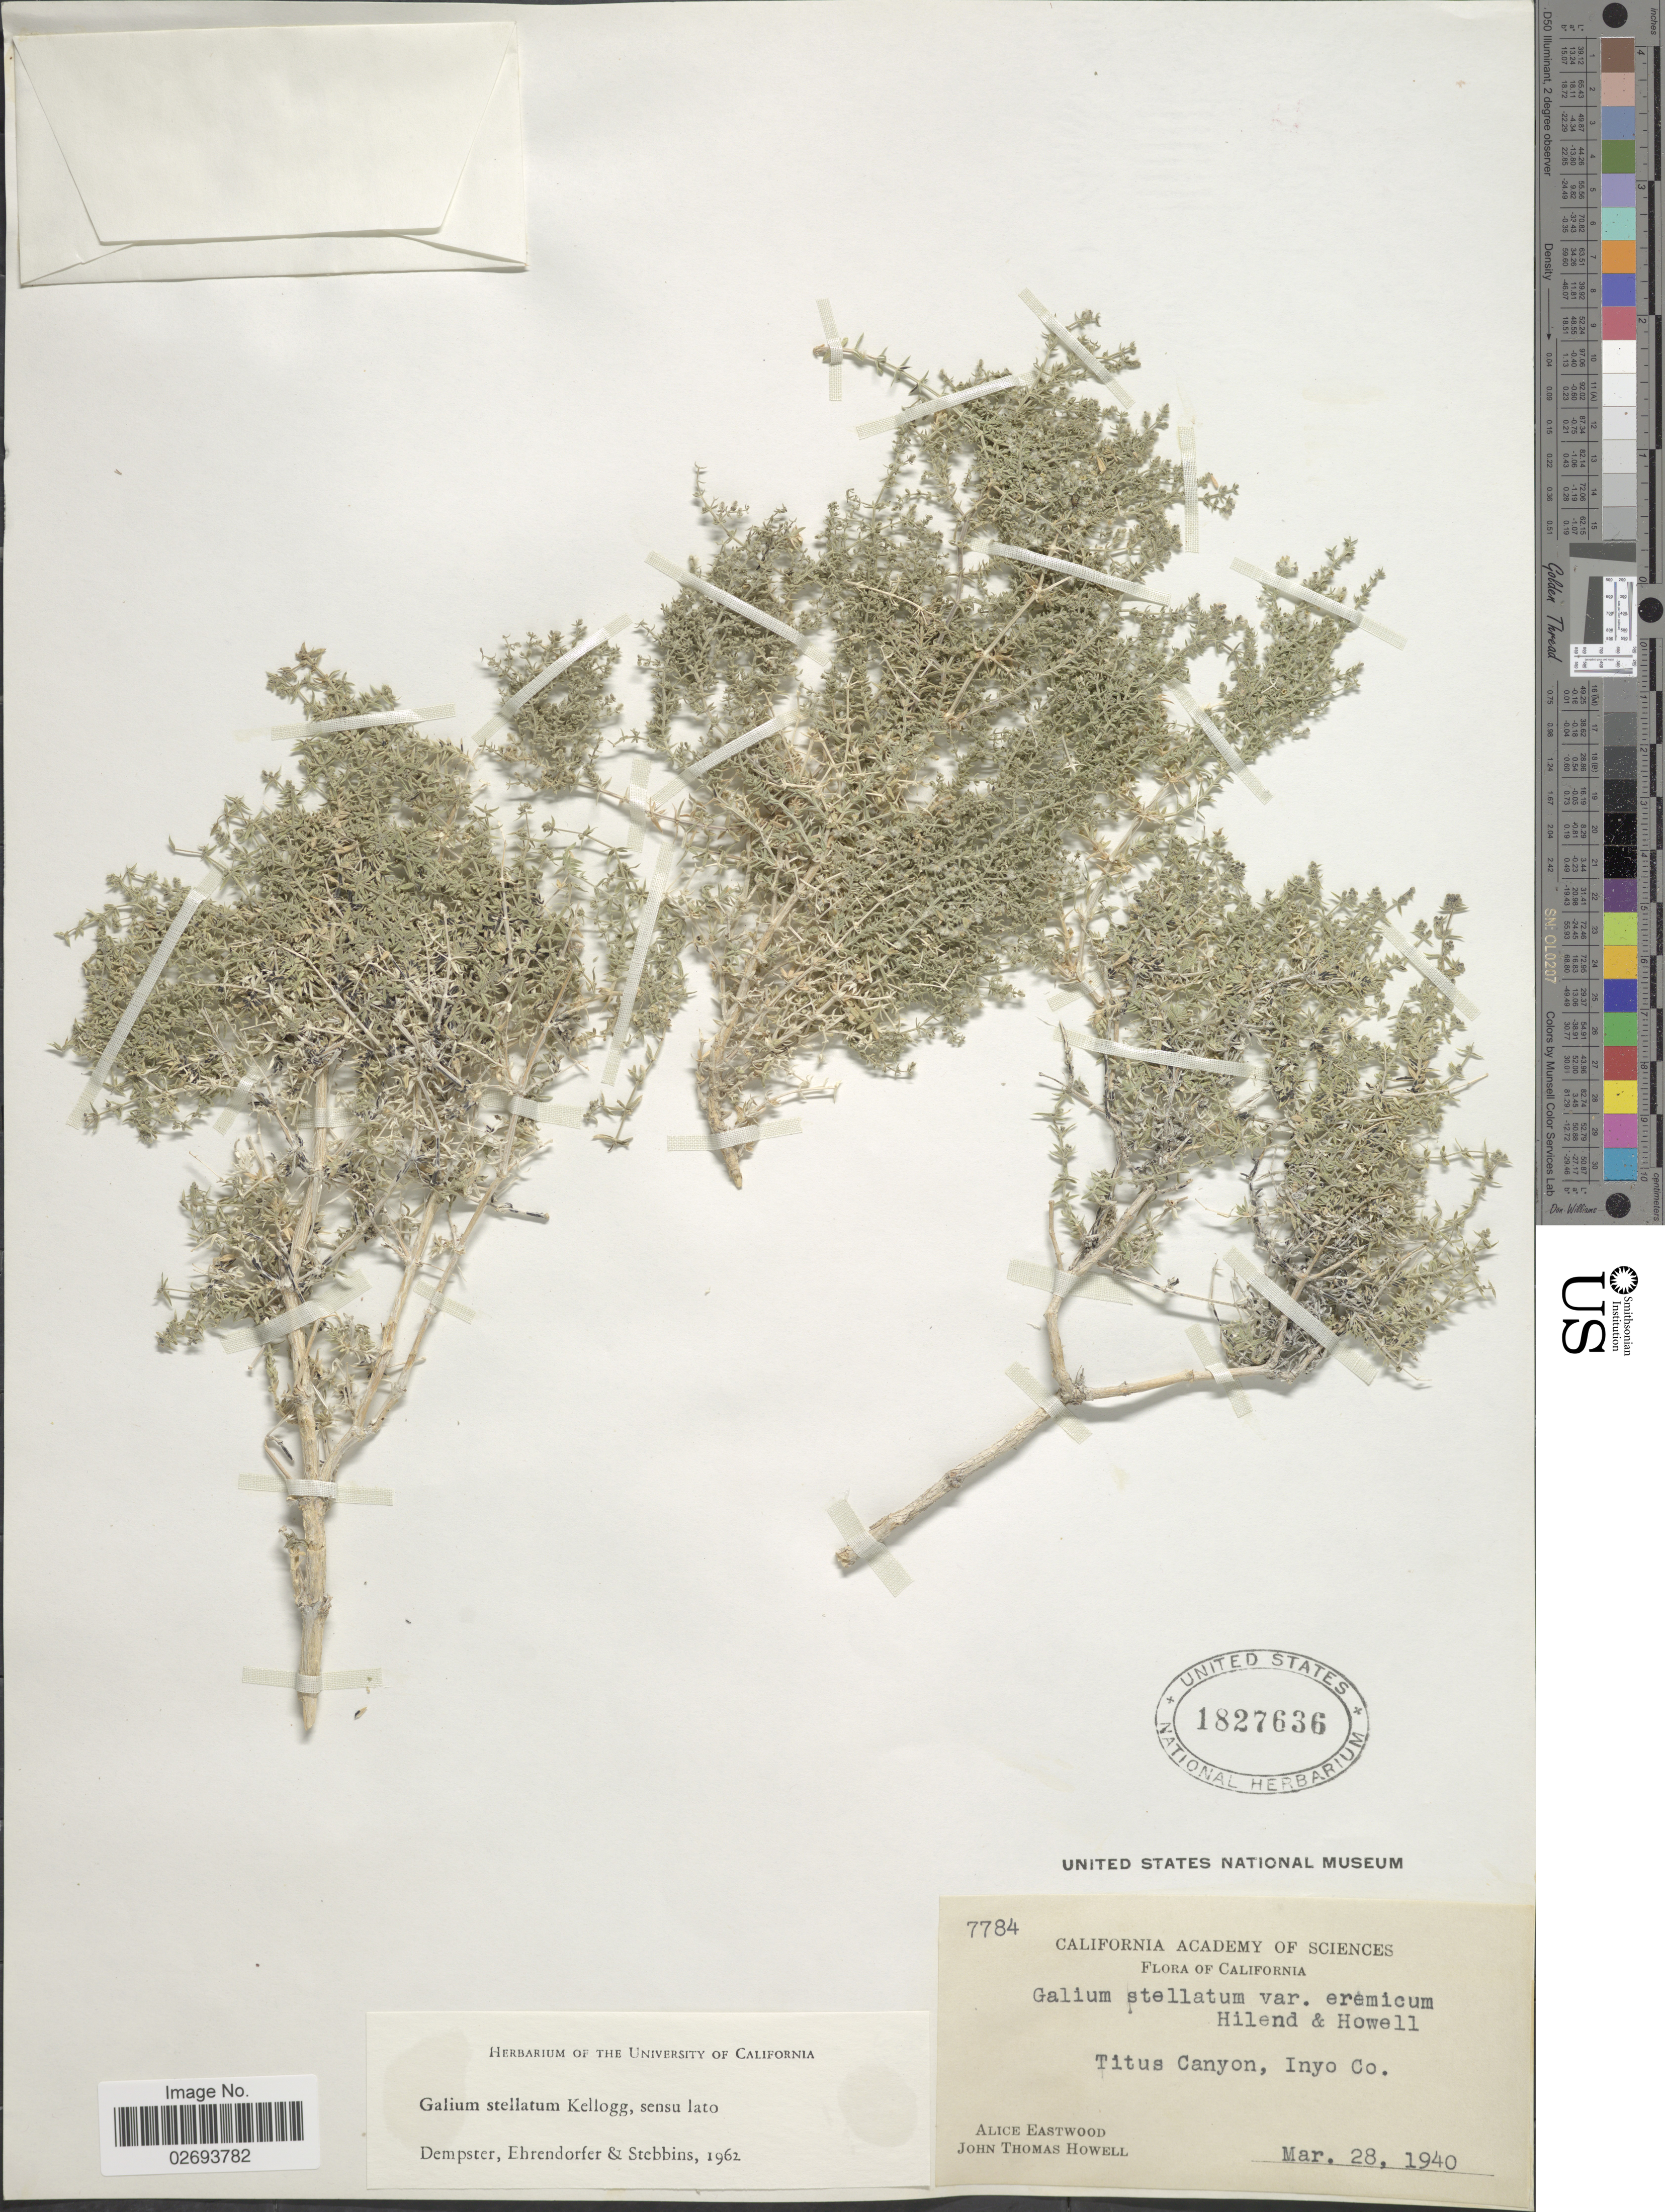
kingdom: Plantae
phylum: Tracheophyta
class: Magnoliopsida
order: Gentianales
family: Rubiaceae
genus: Galium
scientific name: Galium stellatum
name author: Kellogg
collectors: A. Eastwood & J. T. Howell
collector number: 7784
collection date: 1940-03-28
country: United States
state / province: California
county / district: Inyo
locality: Titus Canyon, Inyo Co.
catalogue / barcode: US 1827636